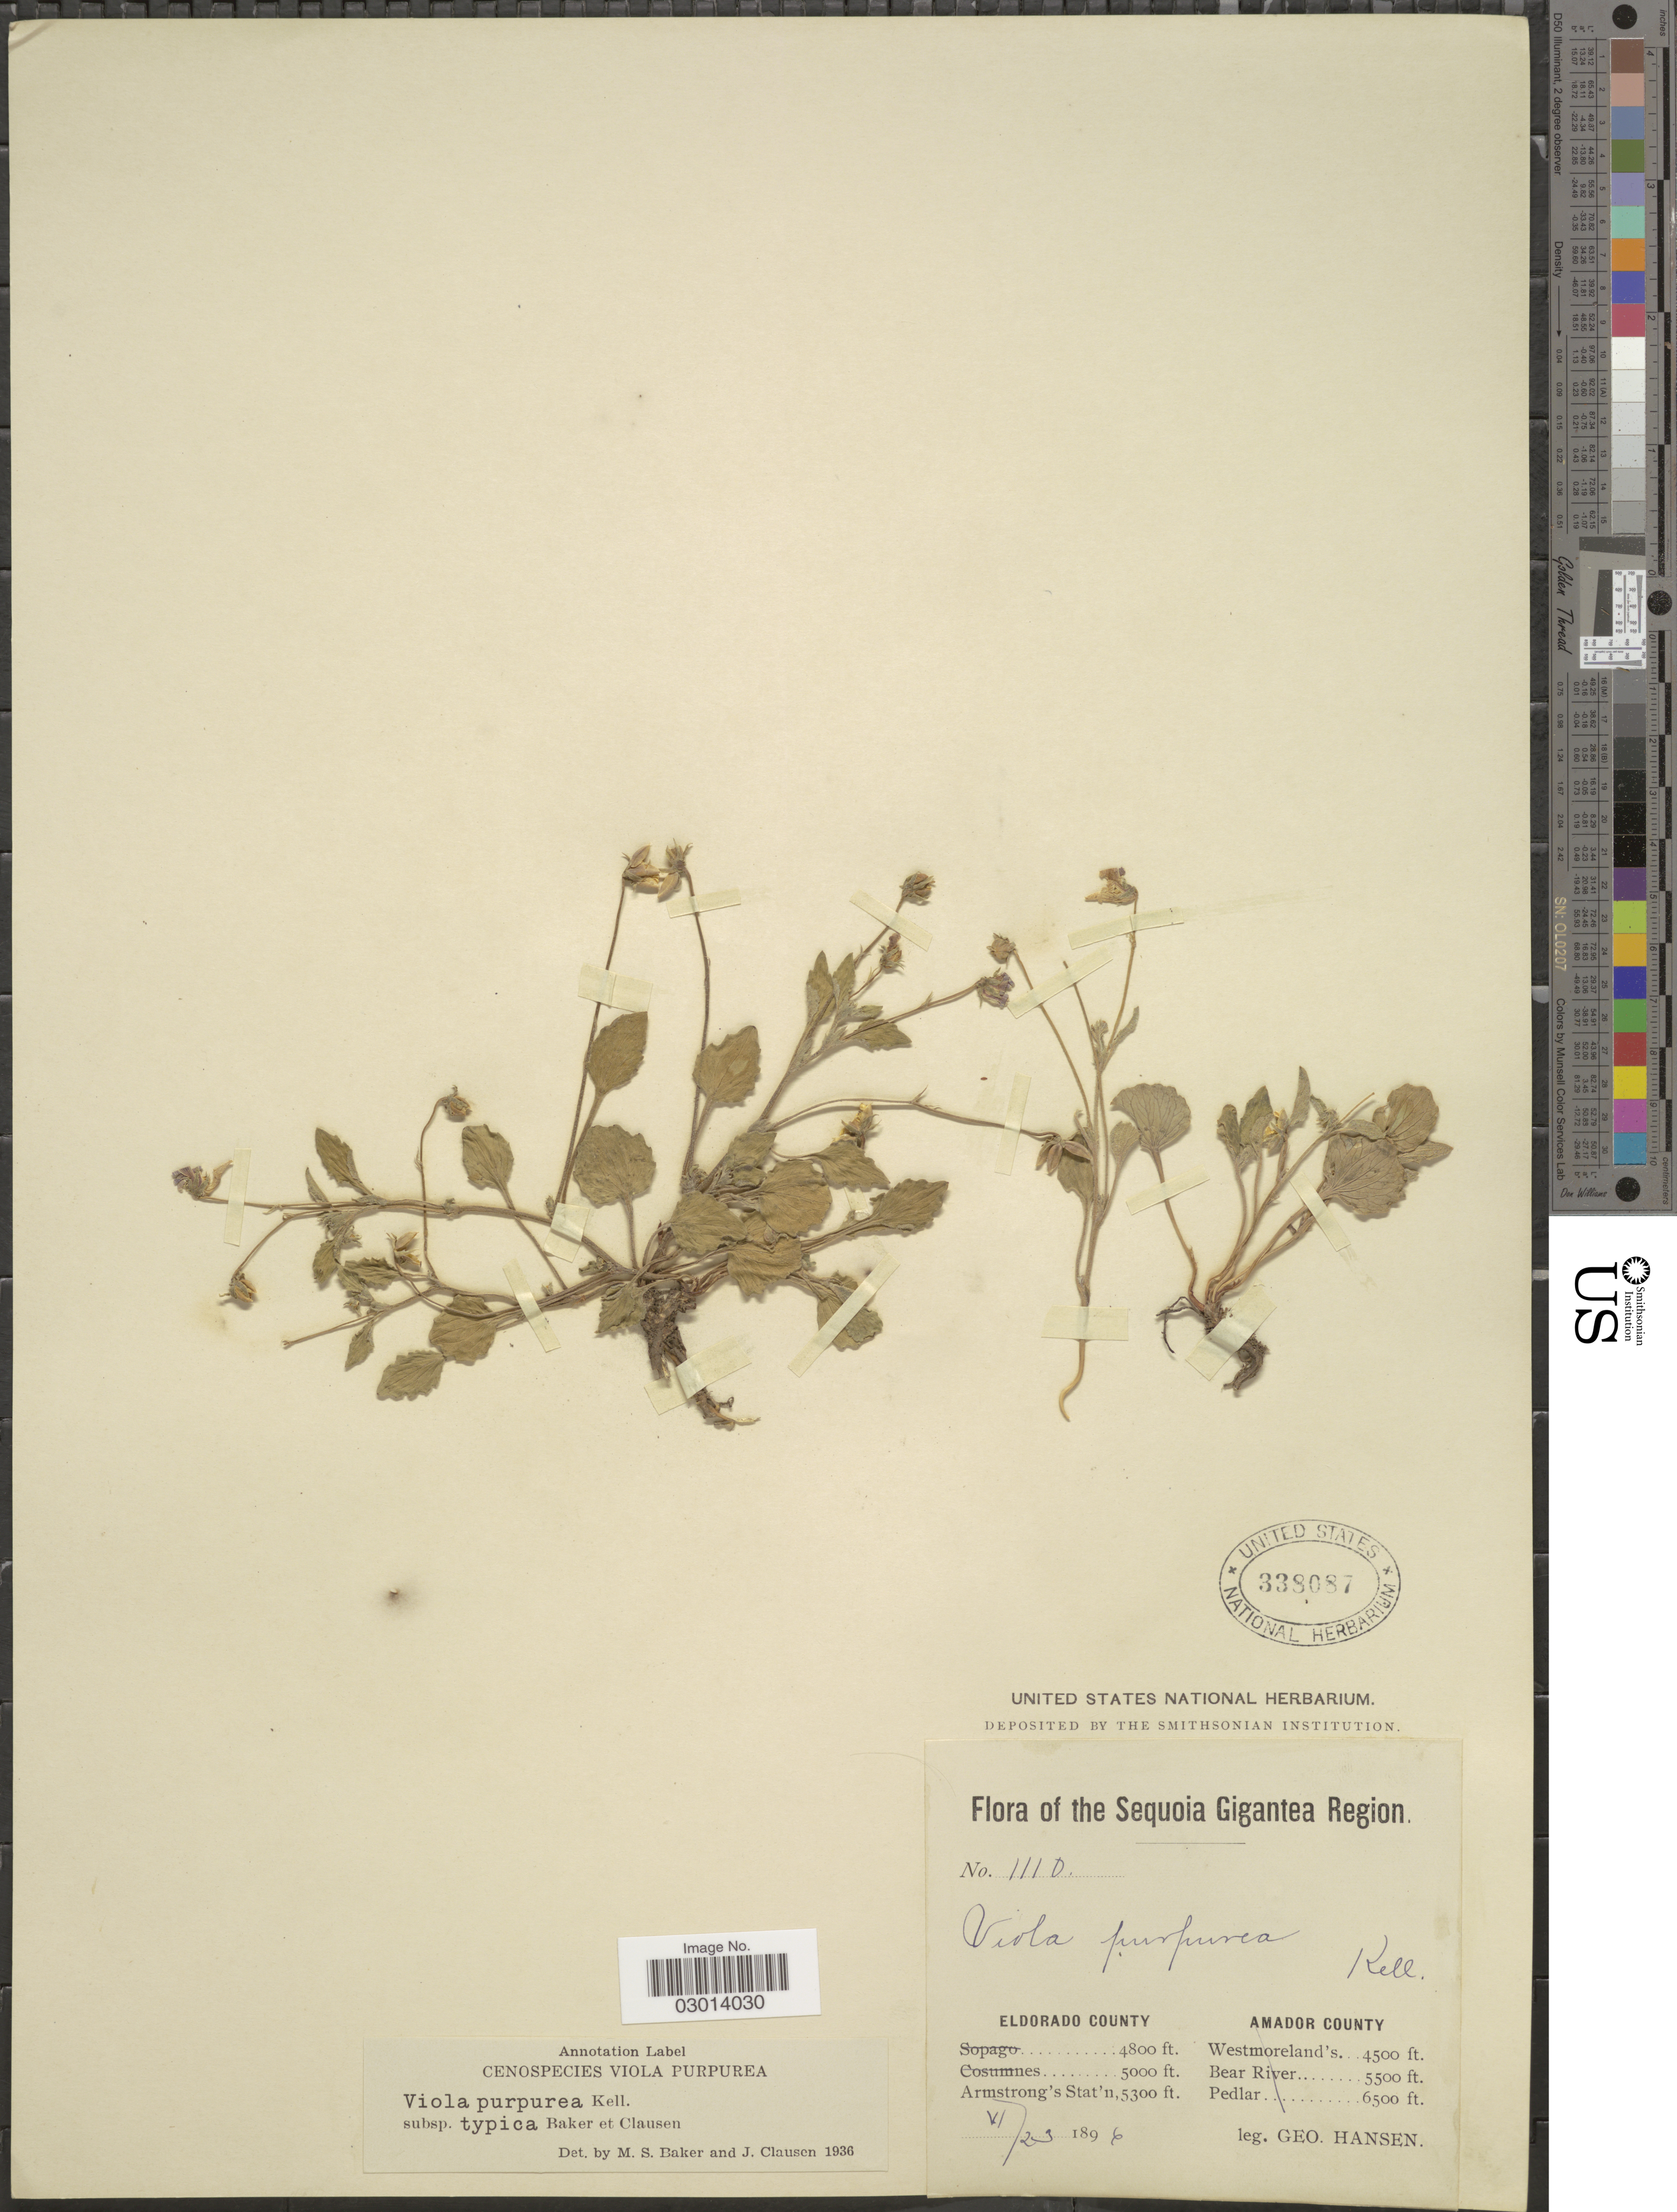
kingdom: Plantae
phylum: Tracheophyta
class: Magnoliopsida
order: Malpighiales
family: Violaceae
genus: Viola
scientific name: Viola purpurea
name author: Kellogg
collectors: G. Hansen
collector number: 1110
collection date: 1896-06-23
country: United States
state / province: California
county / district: El Dorado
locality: Sequoia Gigantea Region. Eldorado County. Armstrong's Stat'n.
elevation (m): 1615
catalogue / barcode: US 338087